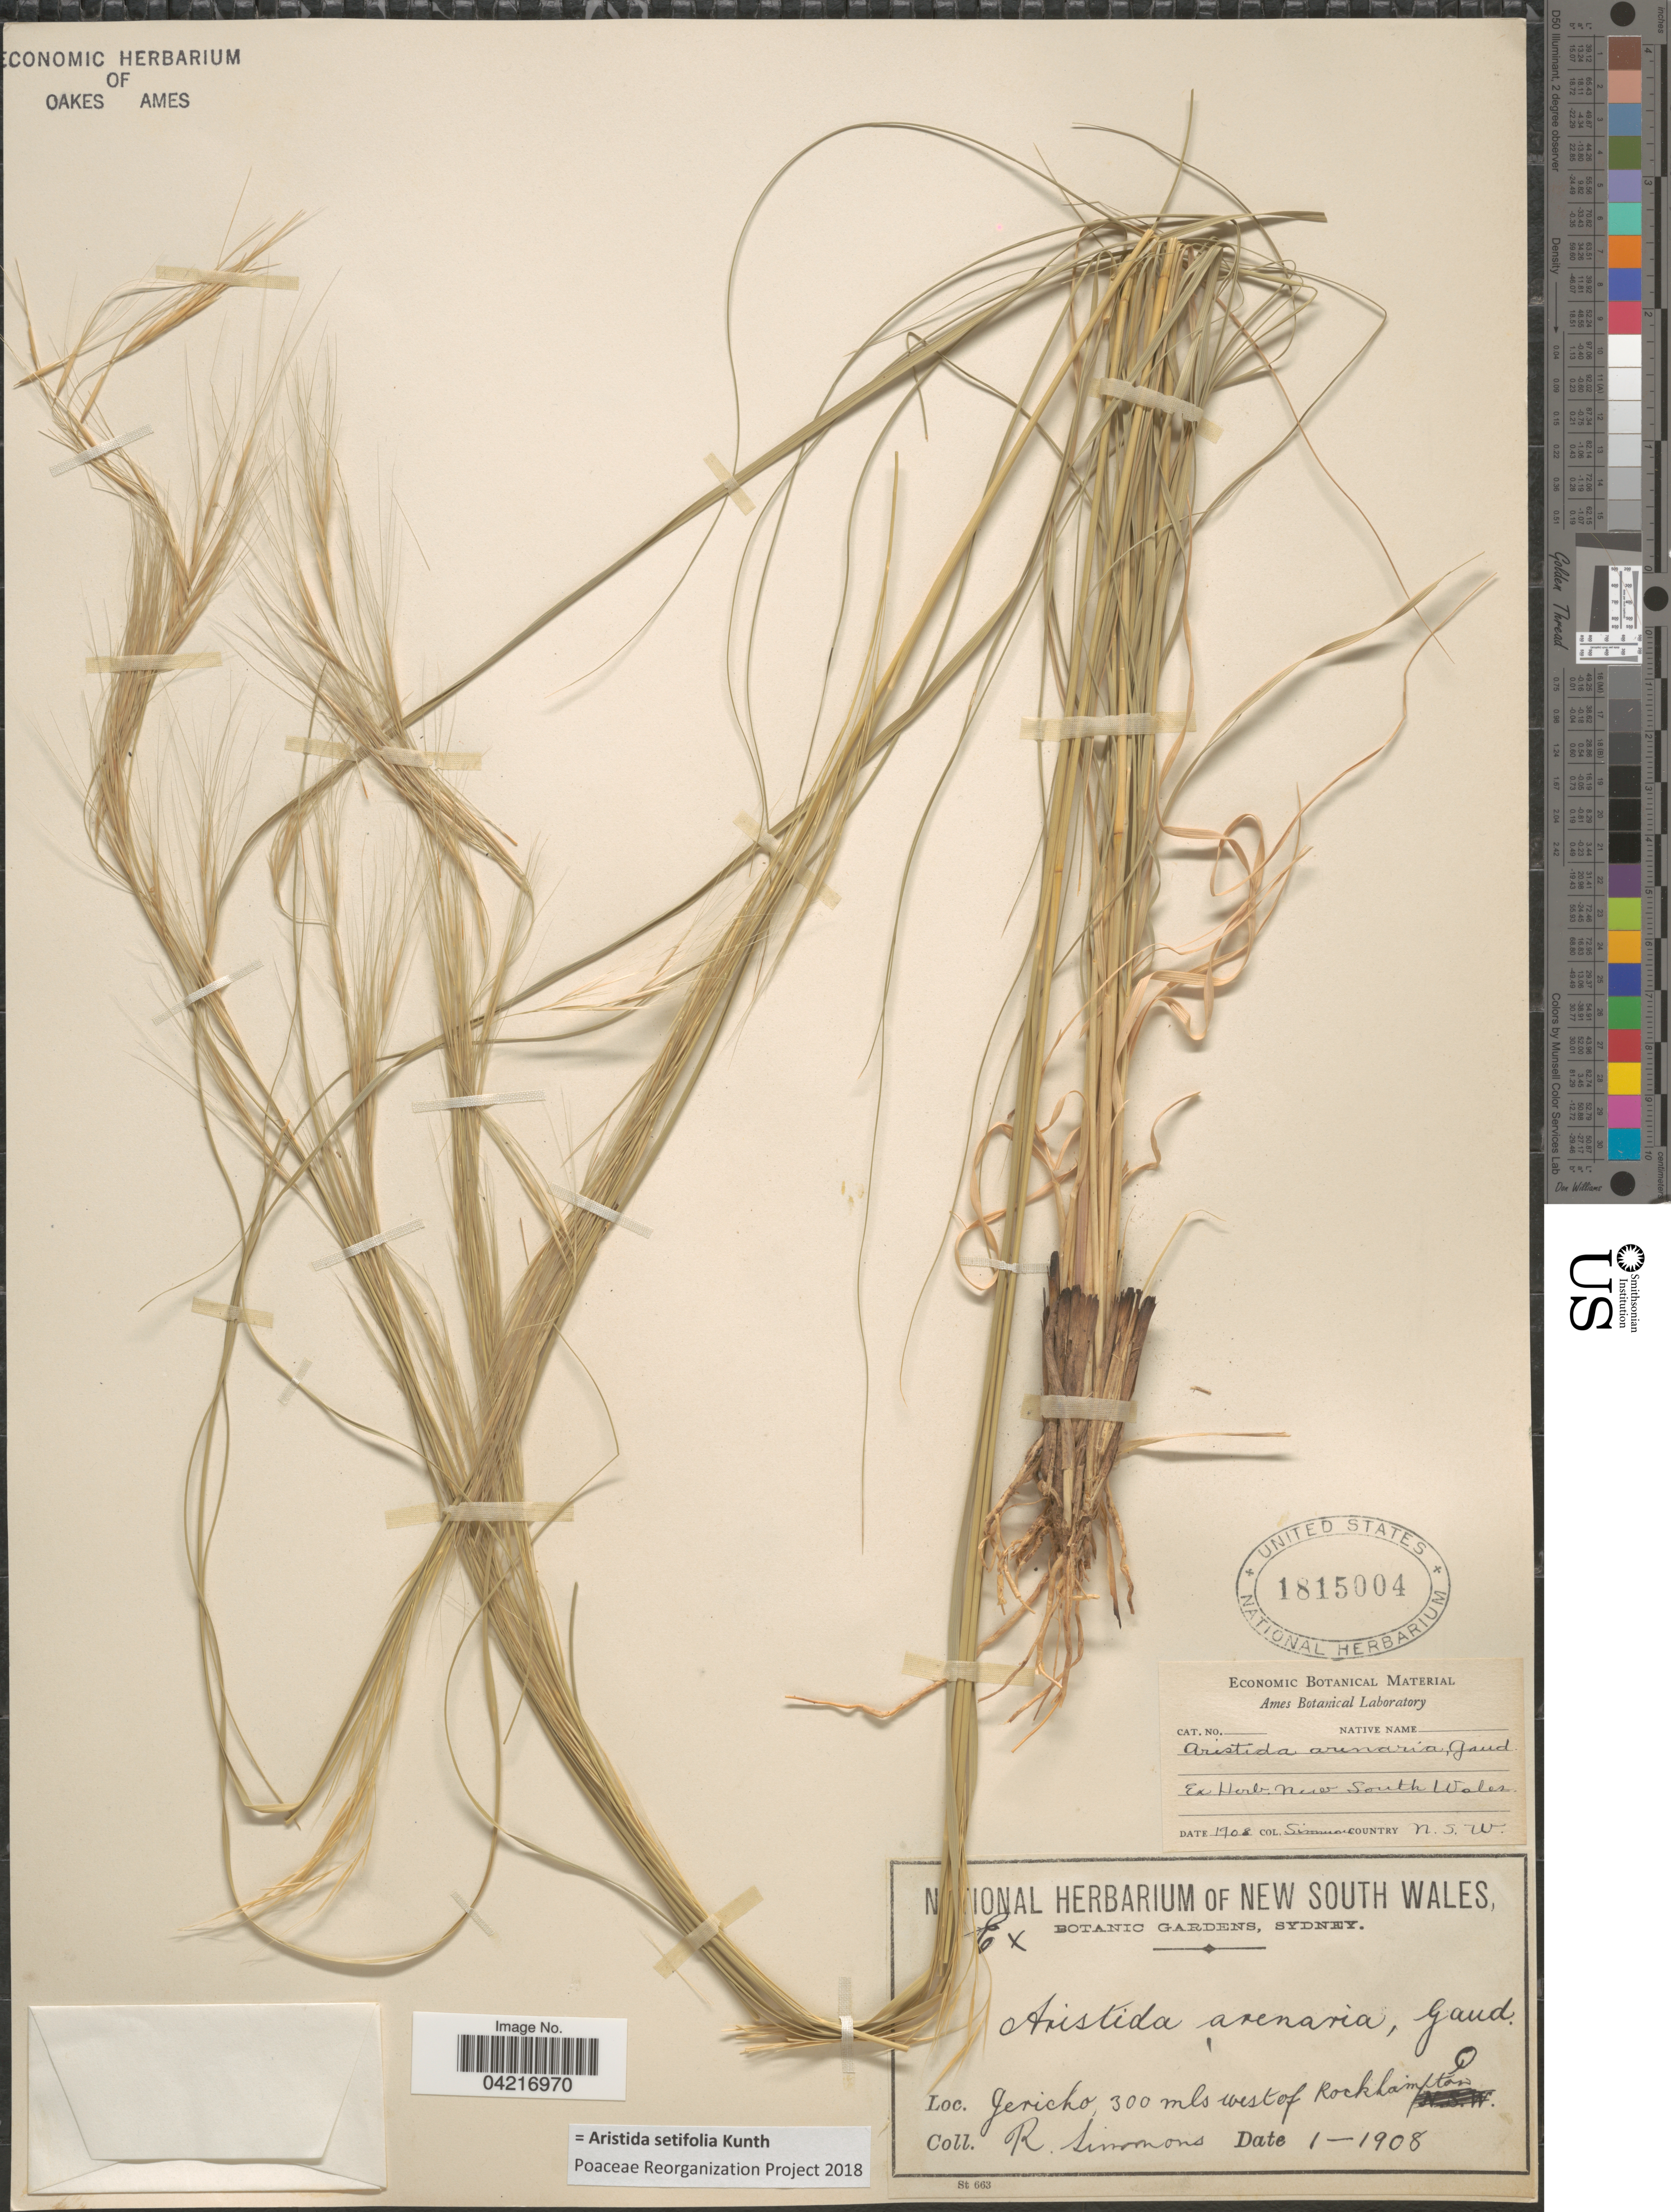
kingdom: Plantae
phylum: Tracheophyta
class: Liliopsida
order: Poales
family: Poaceae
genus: Aristida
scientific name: Aristida setifolia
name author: Kunth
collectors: R. Simmons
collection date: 1908-01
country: Australia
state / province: New South Wales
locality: Jericho, 300 mls west of Rockhampton.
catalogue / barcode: US 1815004